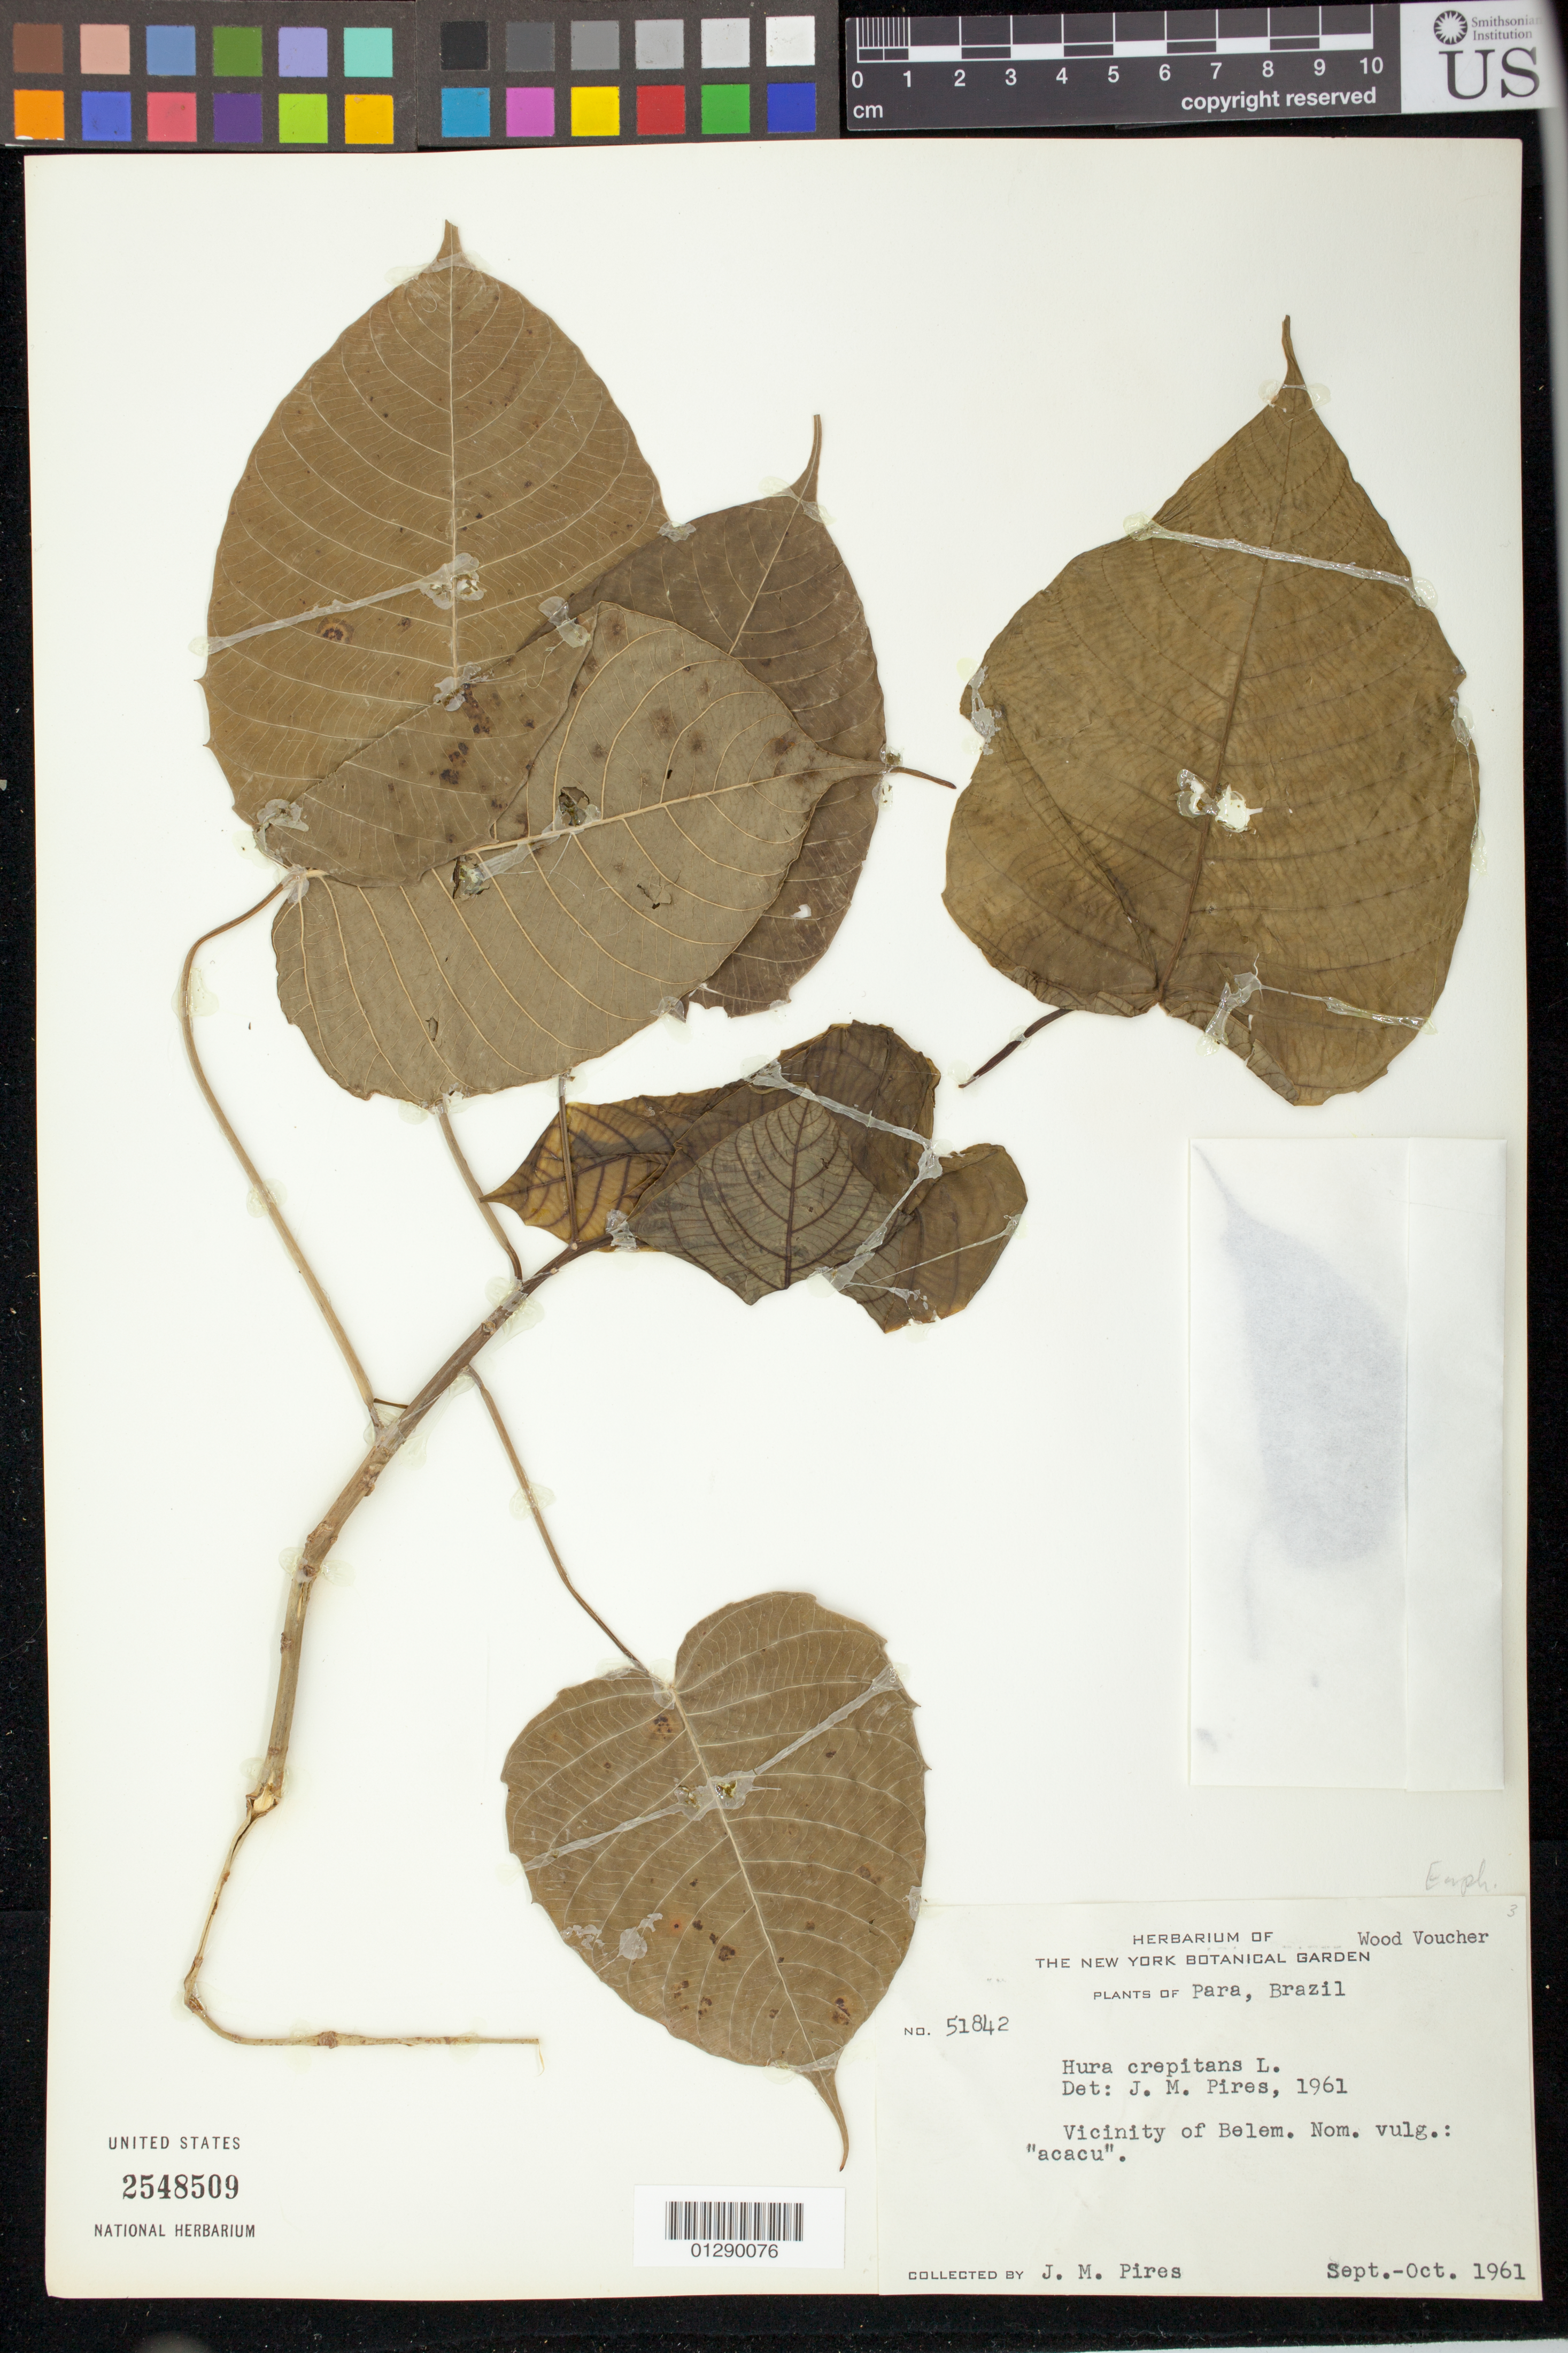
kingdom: Plantae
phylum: Tracheophyta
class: Magnoliopsida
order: Malpighiales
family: Euphorbiaceae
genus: Hura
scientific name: Hura crepitans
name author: L.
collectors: J. M. Pires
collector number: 51842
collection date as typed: Sep 1961 to -- Oct 1961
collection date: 1961-09/1961-10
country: Brazil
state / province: Pará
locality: Vicinity of belem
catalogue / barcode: US 2548509